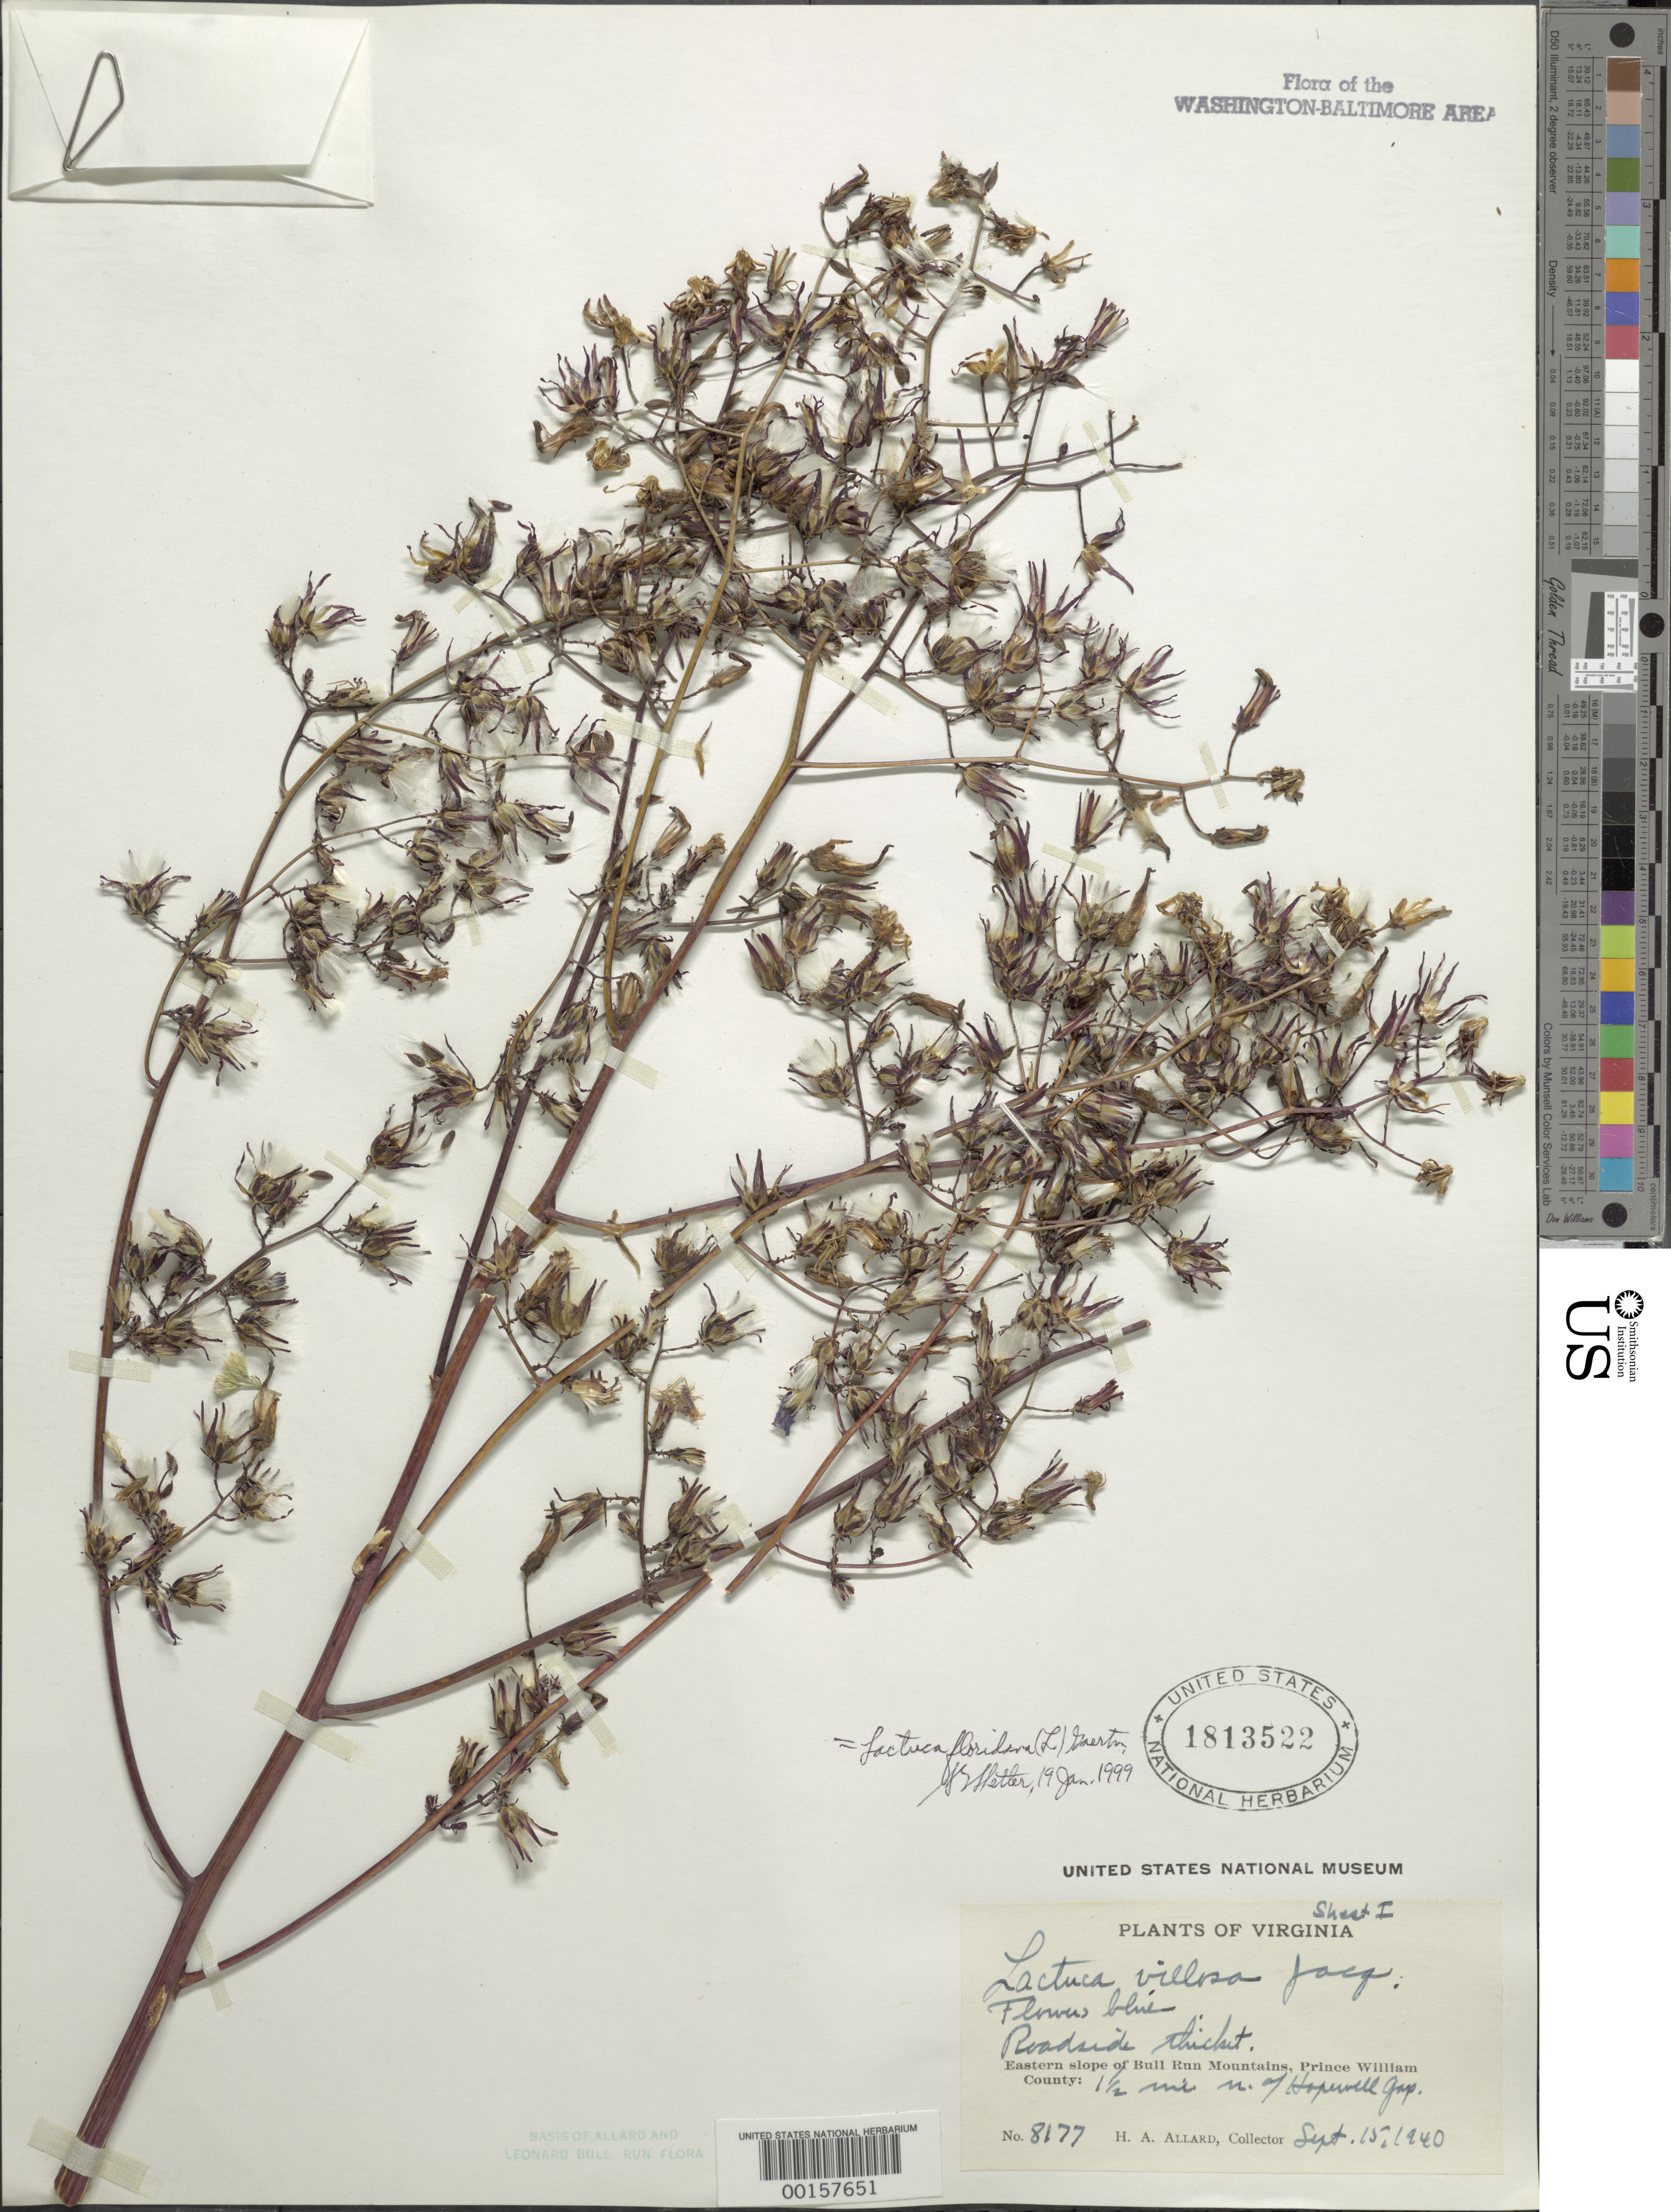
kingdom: Plantae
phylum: Tracheophyta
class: Magnoliopsida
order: Asterales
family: Asteraceae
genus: Lactuca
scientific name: Lactuca floridana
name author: (L.) Gaertn.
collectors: H. A. Allard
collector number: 8177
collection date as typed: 15 Sep 1940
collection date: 1940-09-15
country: United States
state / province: Virginia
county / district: Prince William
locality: North of Hopewell Gap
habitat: Roadside thicket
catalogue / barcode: US 1813522